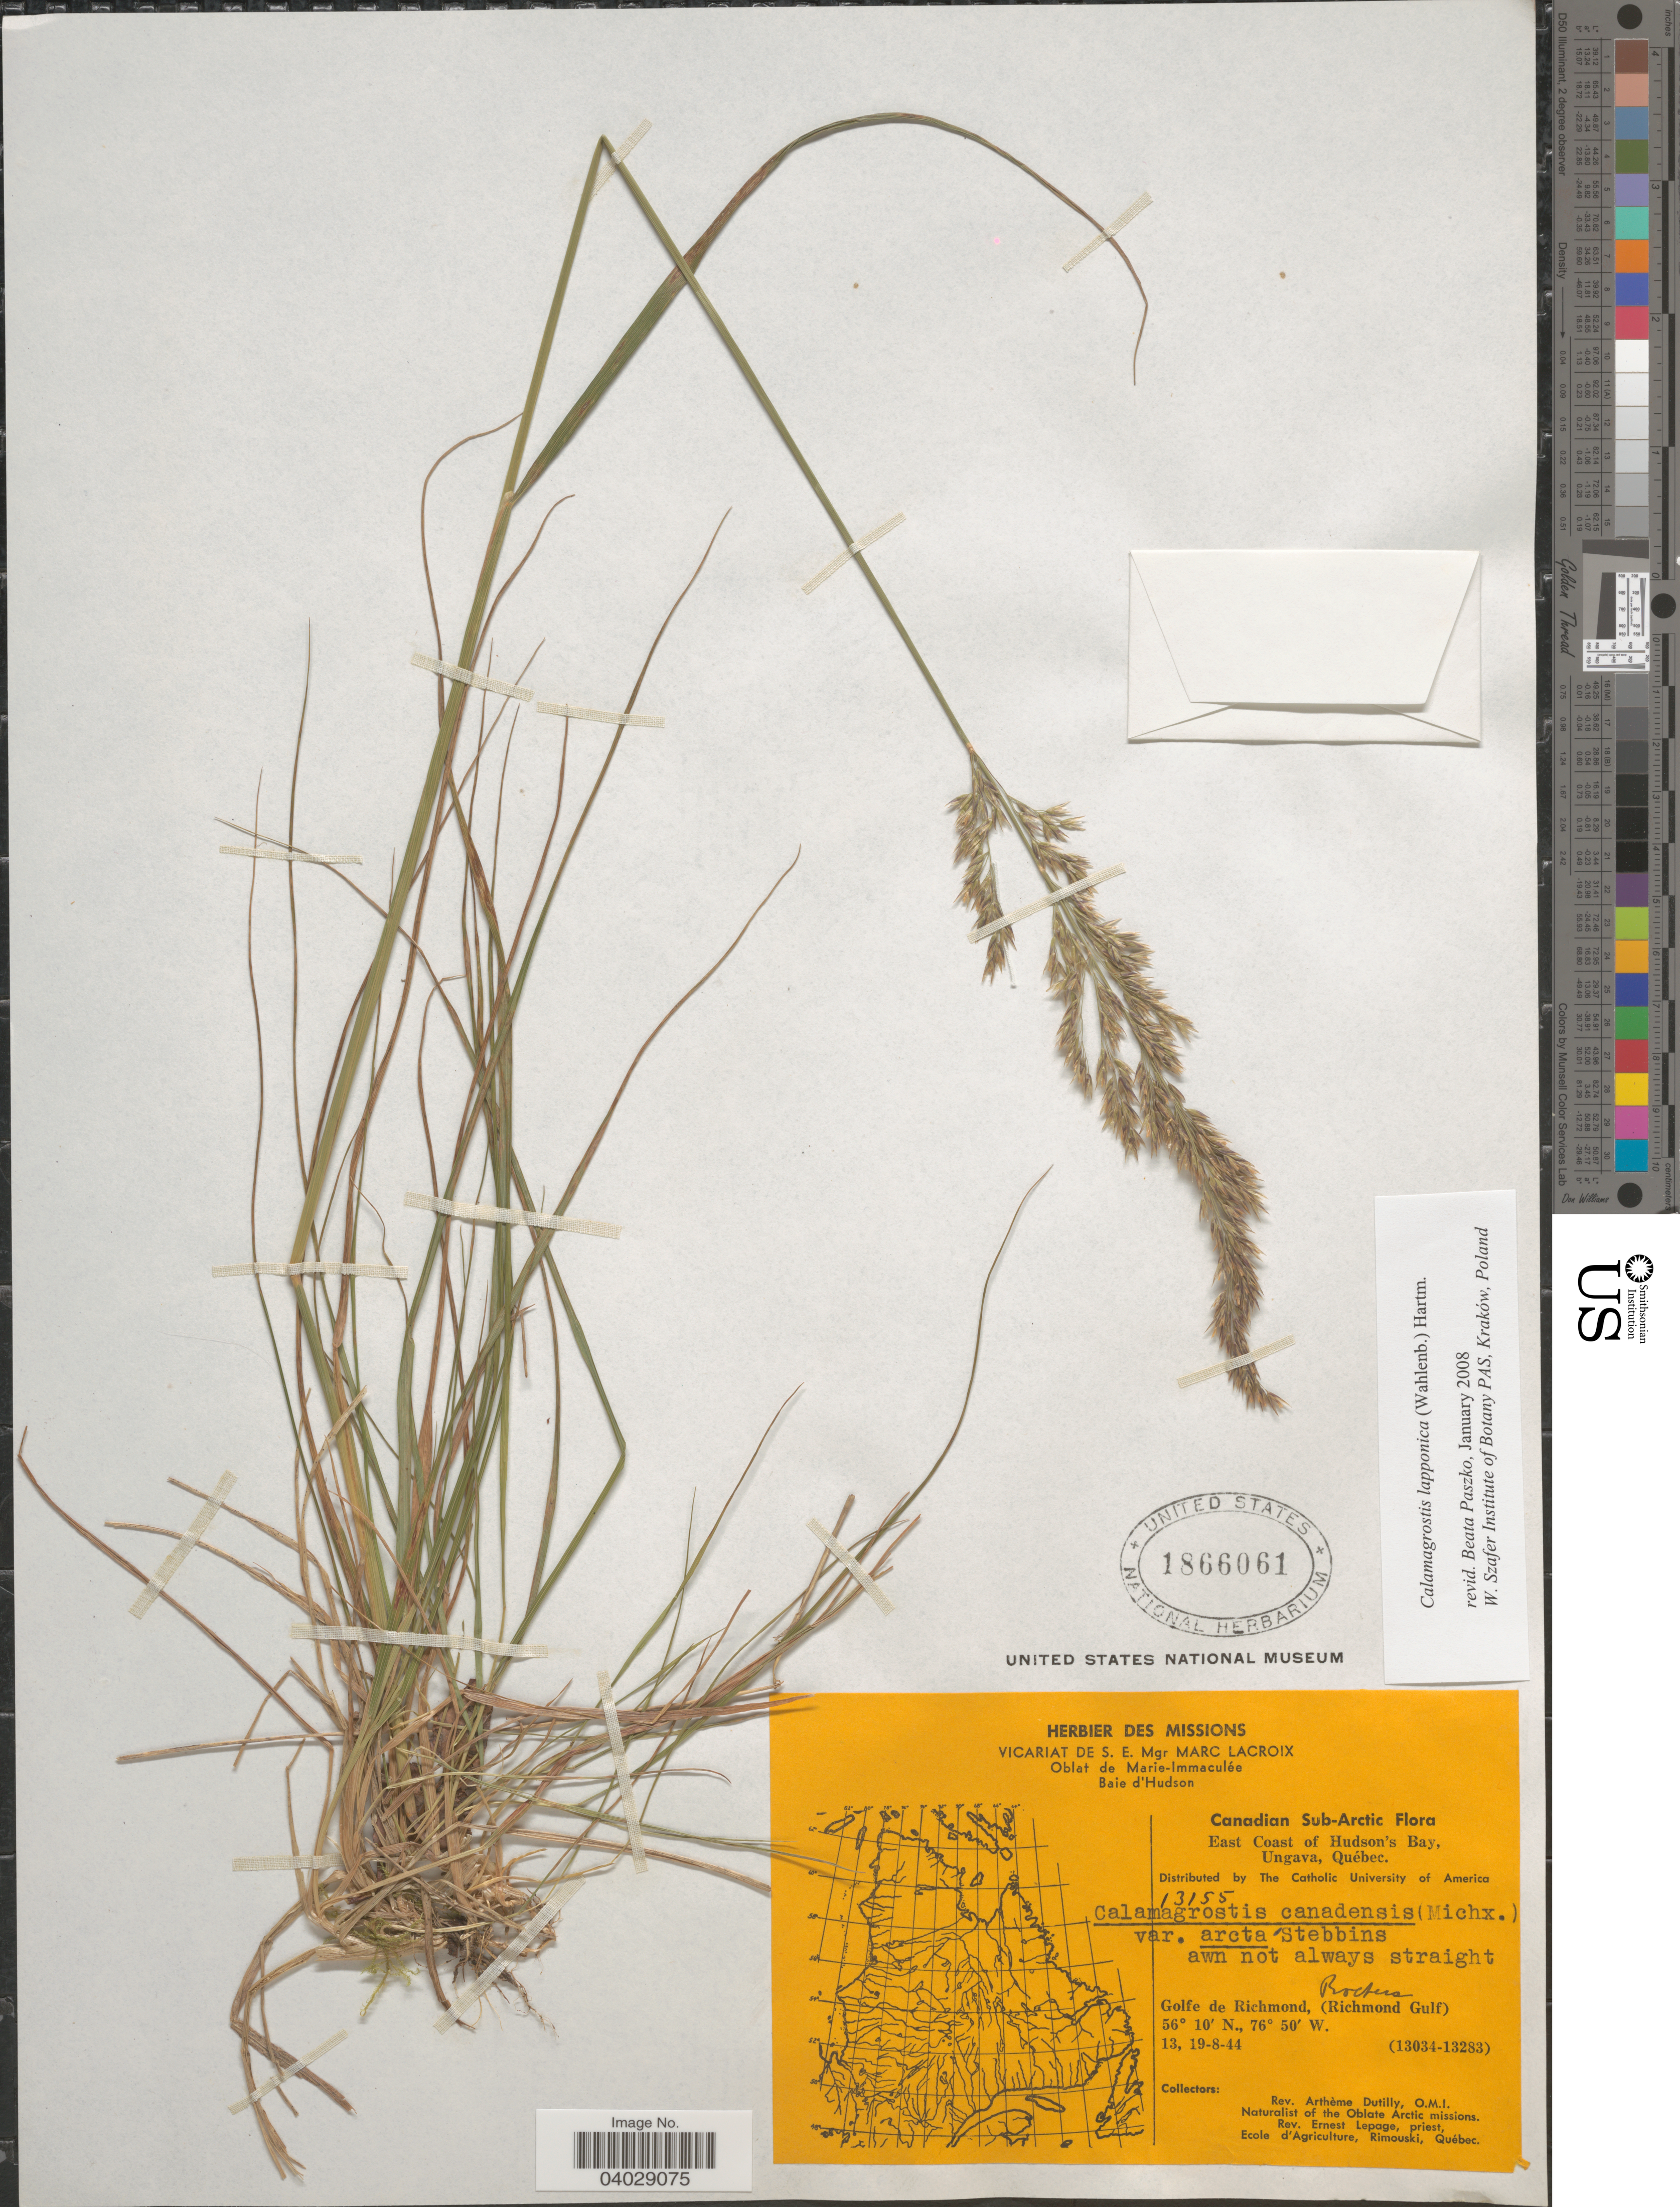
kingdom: Plantae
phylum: Tracheophyta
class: Liliopsida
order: Poales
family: Poaceae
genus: Calamagrostis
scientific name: Calamagrostis lapponica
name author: (Wahlenb.) Hartm.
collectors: A. Dutilly & E. Lepage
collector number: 13155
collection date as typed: Transcribed d/m/y: 13/8/44 to 19/8/44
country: Canada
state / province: Quebec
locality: Canadian Sub-Arctic. East Coast of Hudson's Bay, Ungava. Golfe de Richmond, (Richmond Gulf).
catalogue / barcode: US 1866061